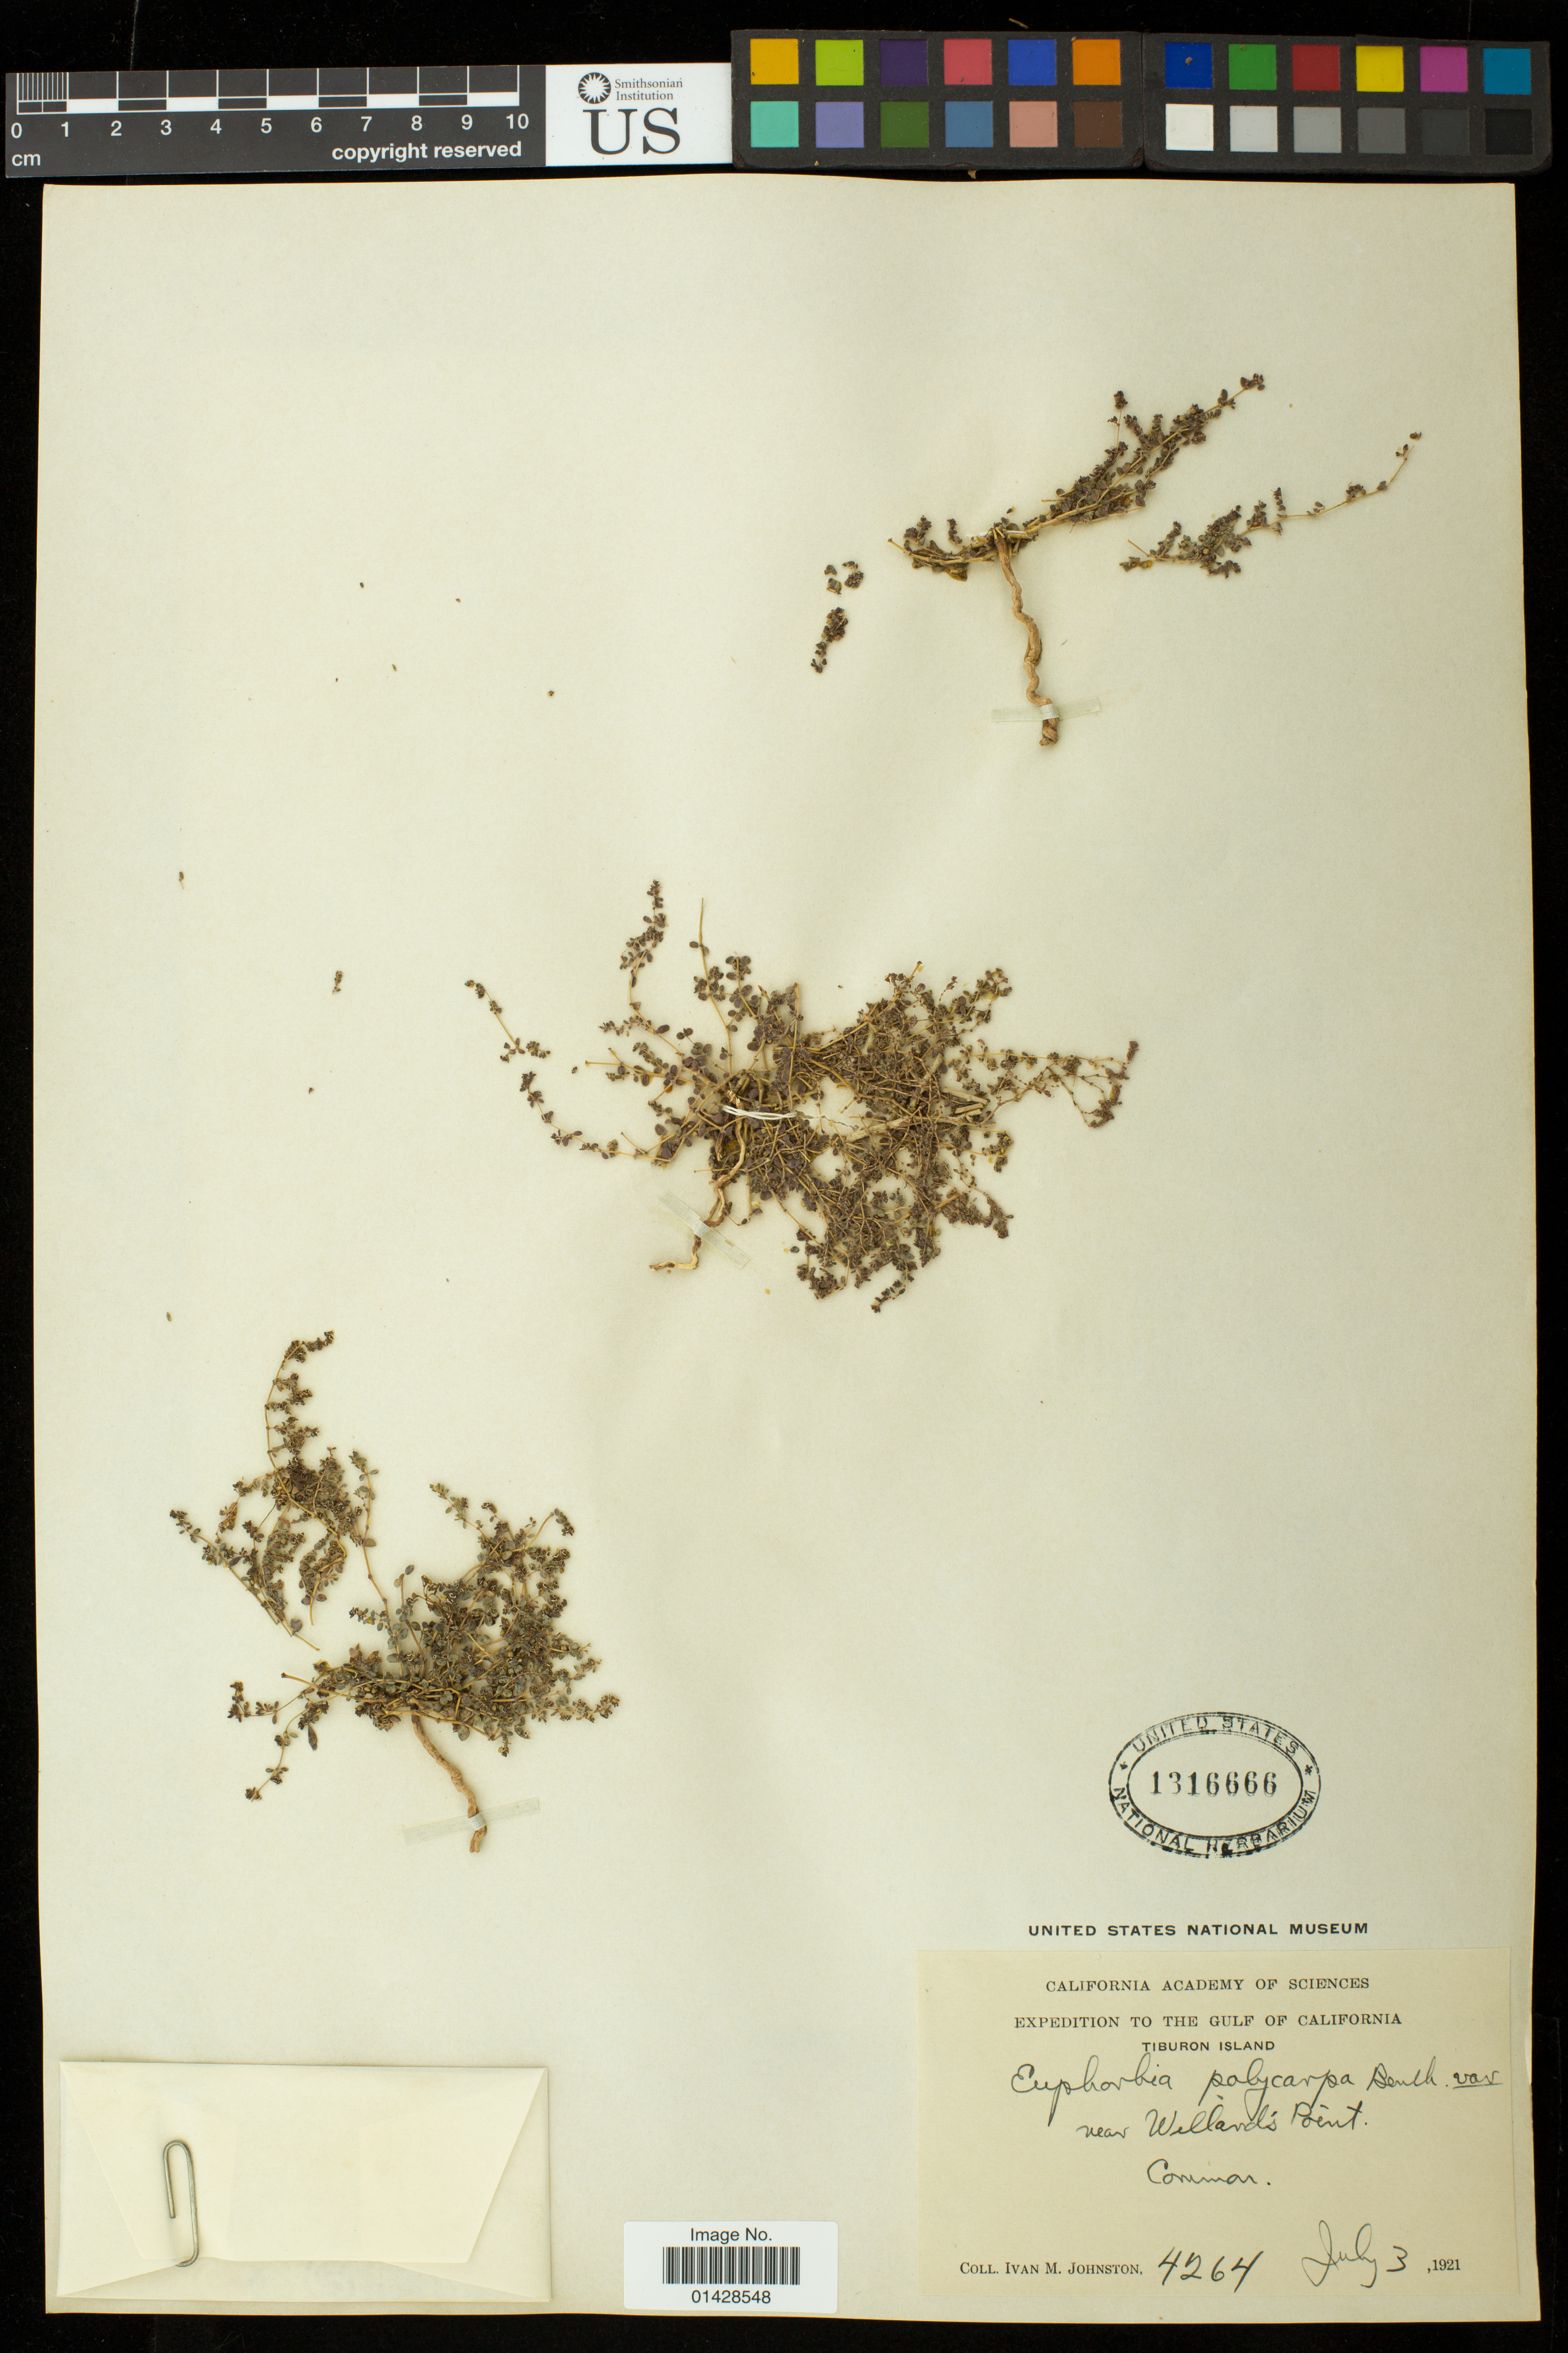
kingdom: Plantae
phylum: Tracheophyta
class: Magnoliopsida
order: Malpighiales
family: Euphorbiaceae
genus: Euphorbia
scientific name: Euphorbia polycarpa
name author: Benth.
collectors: I.M. Johnston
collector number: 4264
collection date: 1921-07-03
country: Mexico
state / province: Sonora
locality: Gulf of California; Tiburon Island near Willard's Point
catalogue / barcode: US 1316666